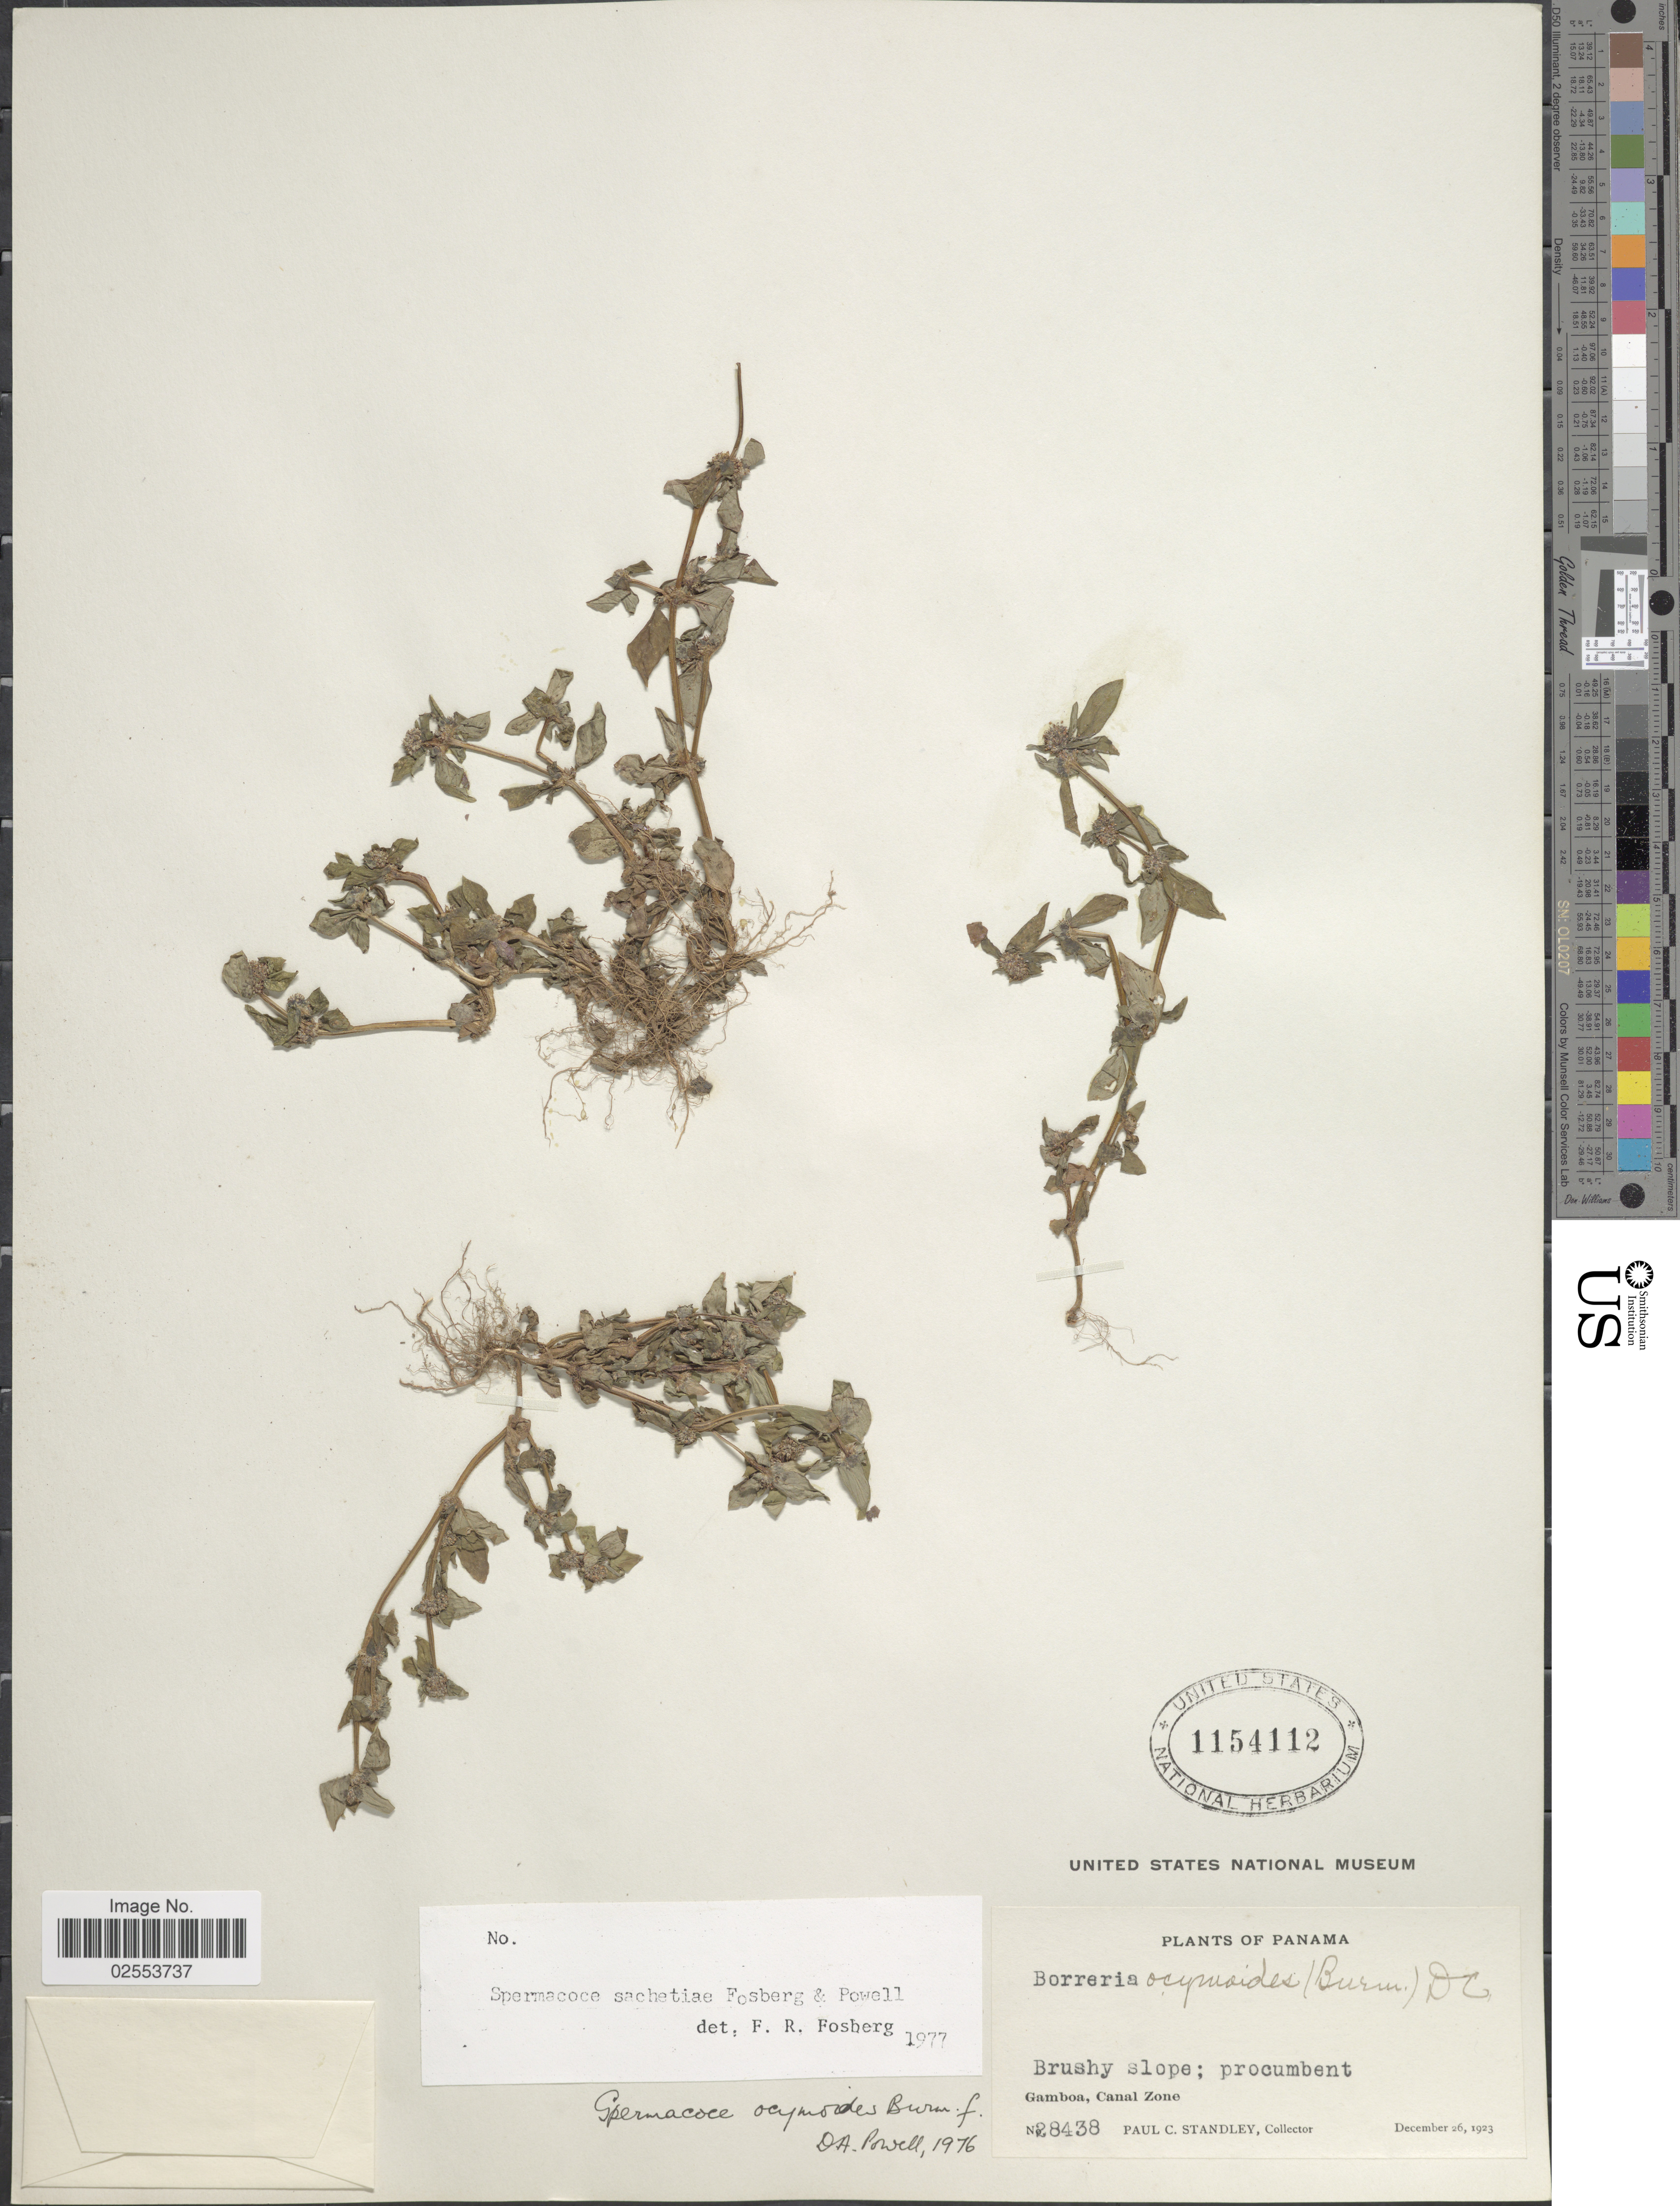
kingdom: Plantae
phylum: Tracheophyta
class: Magnoliopsida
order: Gentianales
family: Rubiaceae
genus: Spermacoce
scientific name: Spermacoce sachetiae Fosberg & D.A. Powell sp. nov. ined.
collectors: P. C. Standley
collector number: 28438*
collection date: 1923-12-26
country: Panama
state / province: Colón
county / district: Canal Zone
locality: Gamboa, Canal Zone.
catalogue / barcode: US 1154112